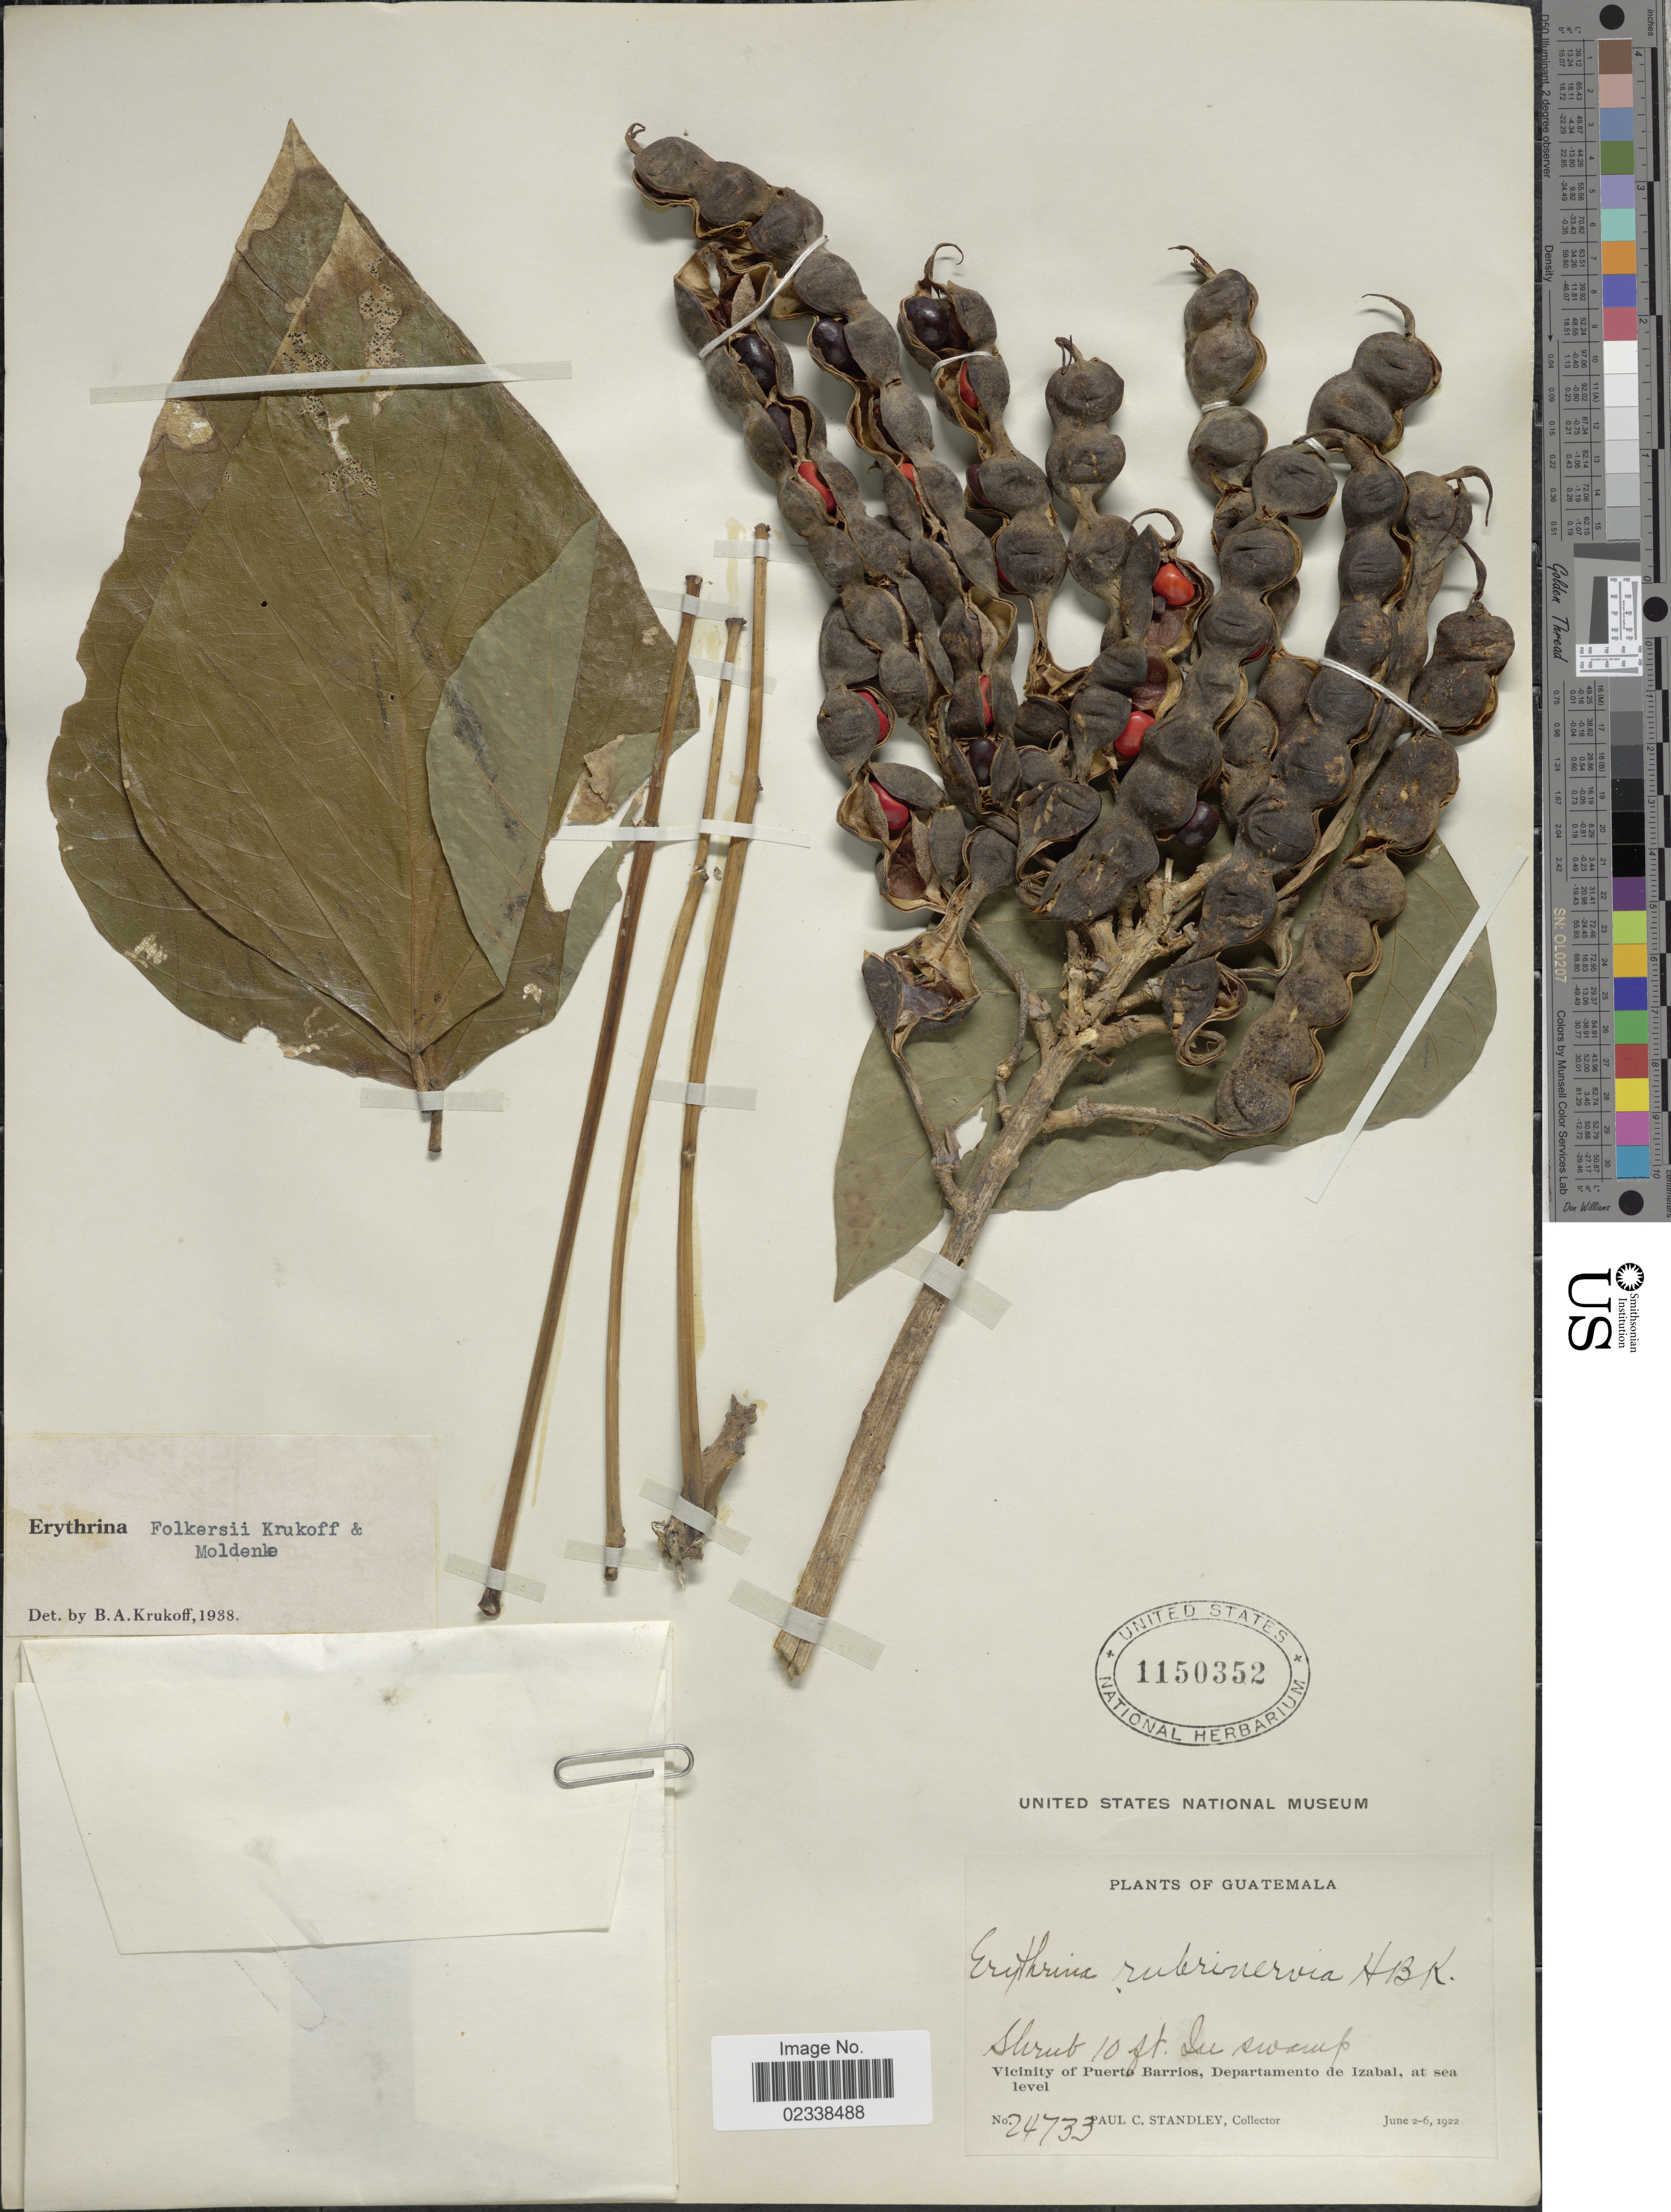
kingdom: Plantae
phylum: Tracheophyta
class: Magnoliopsida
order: Fabales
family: Fabaceae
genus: Erythrina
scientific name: Erythrina folkersii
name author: Krukoff & Moldenke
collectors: P. C. Standley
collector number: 24733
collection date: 1922-06-02/1922-06-06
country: Guatemala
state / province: Izabal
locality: vicinity of Puerto Barrios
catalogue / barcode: US 1150352